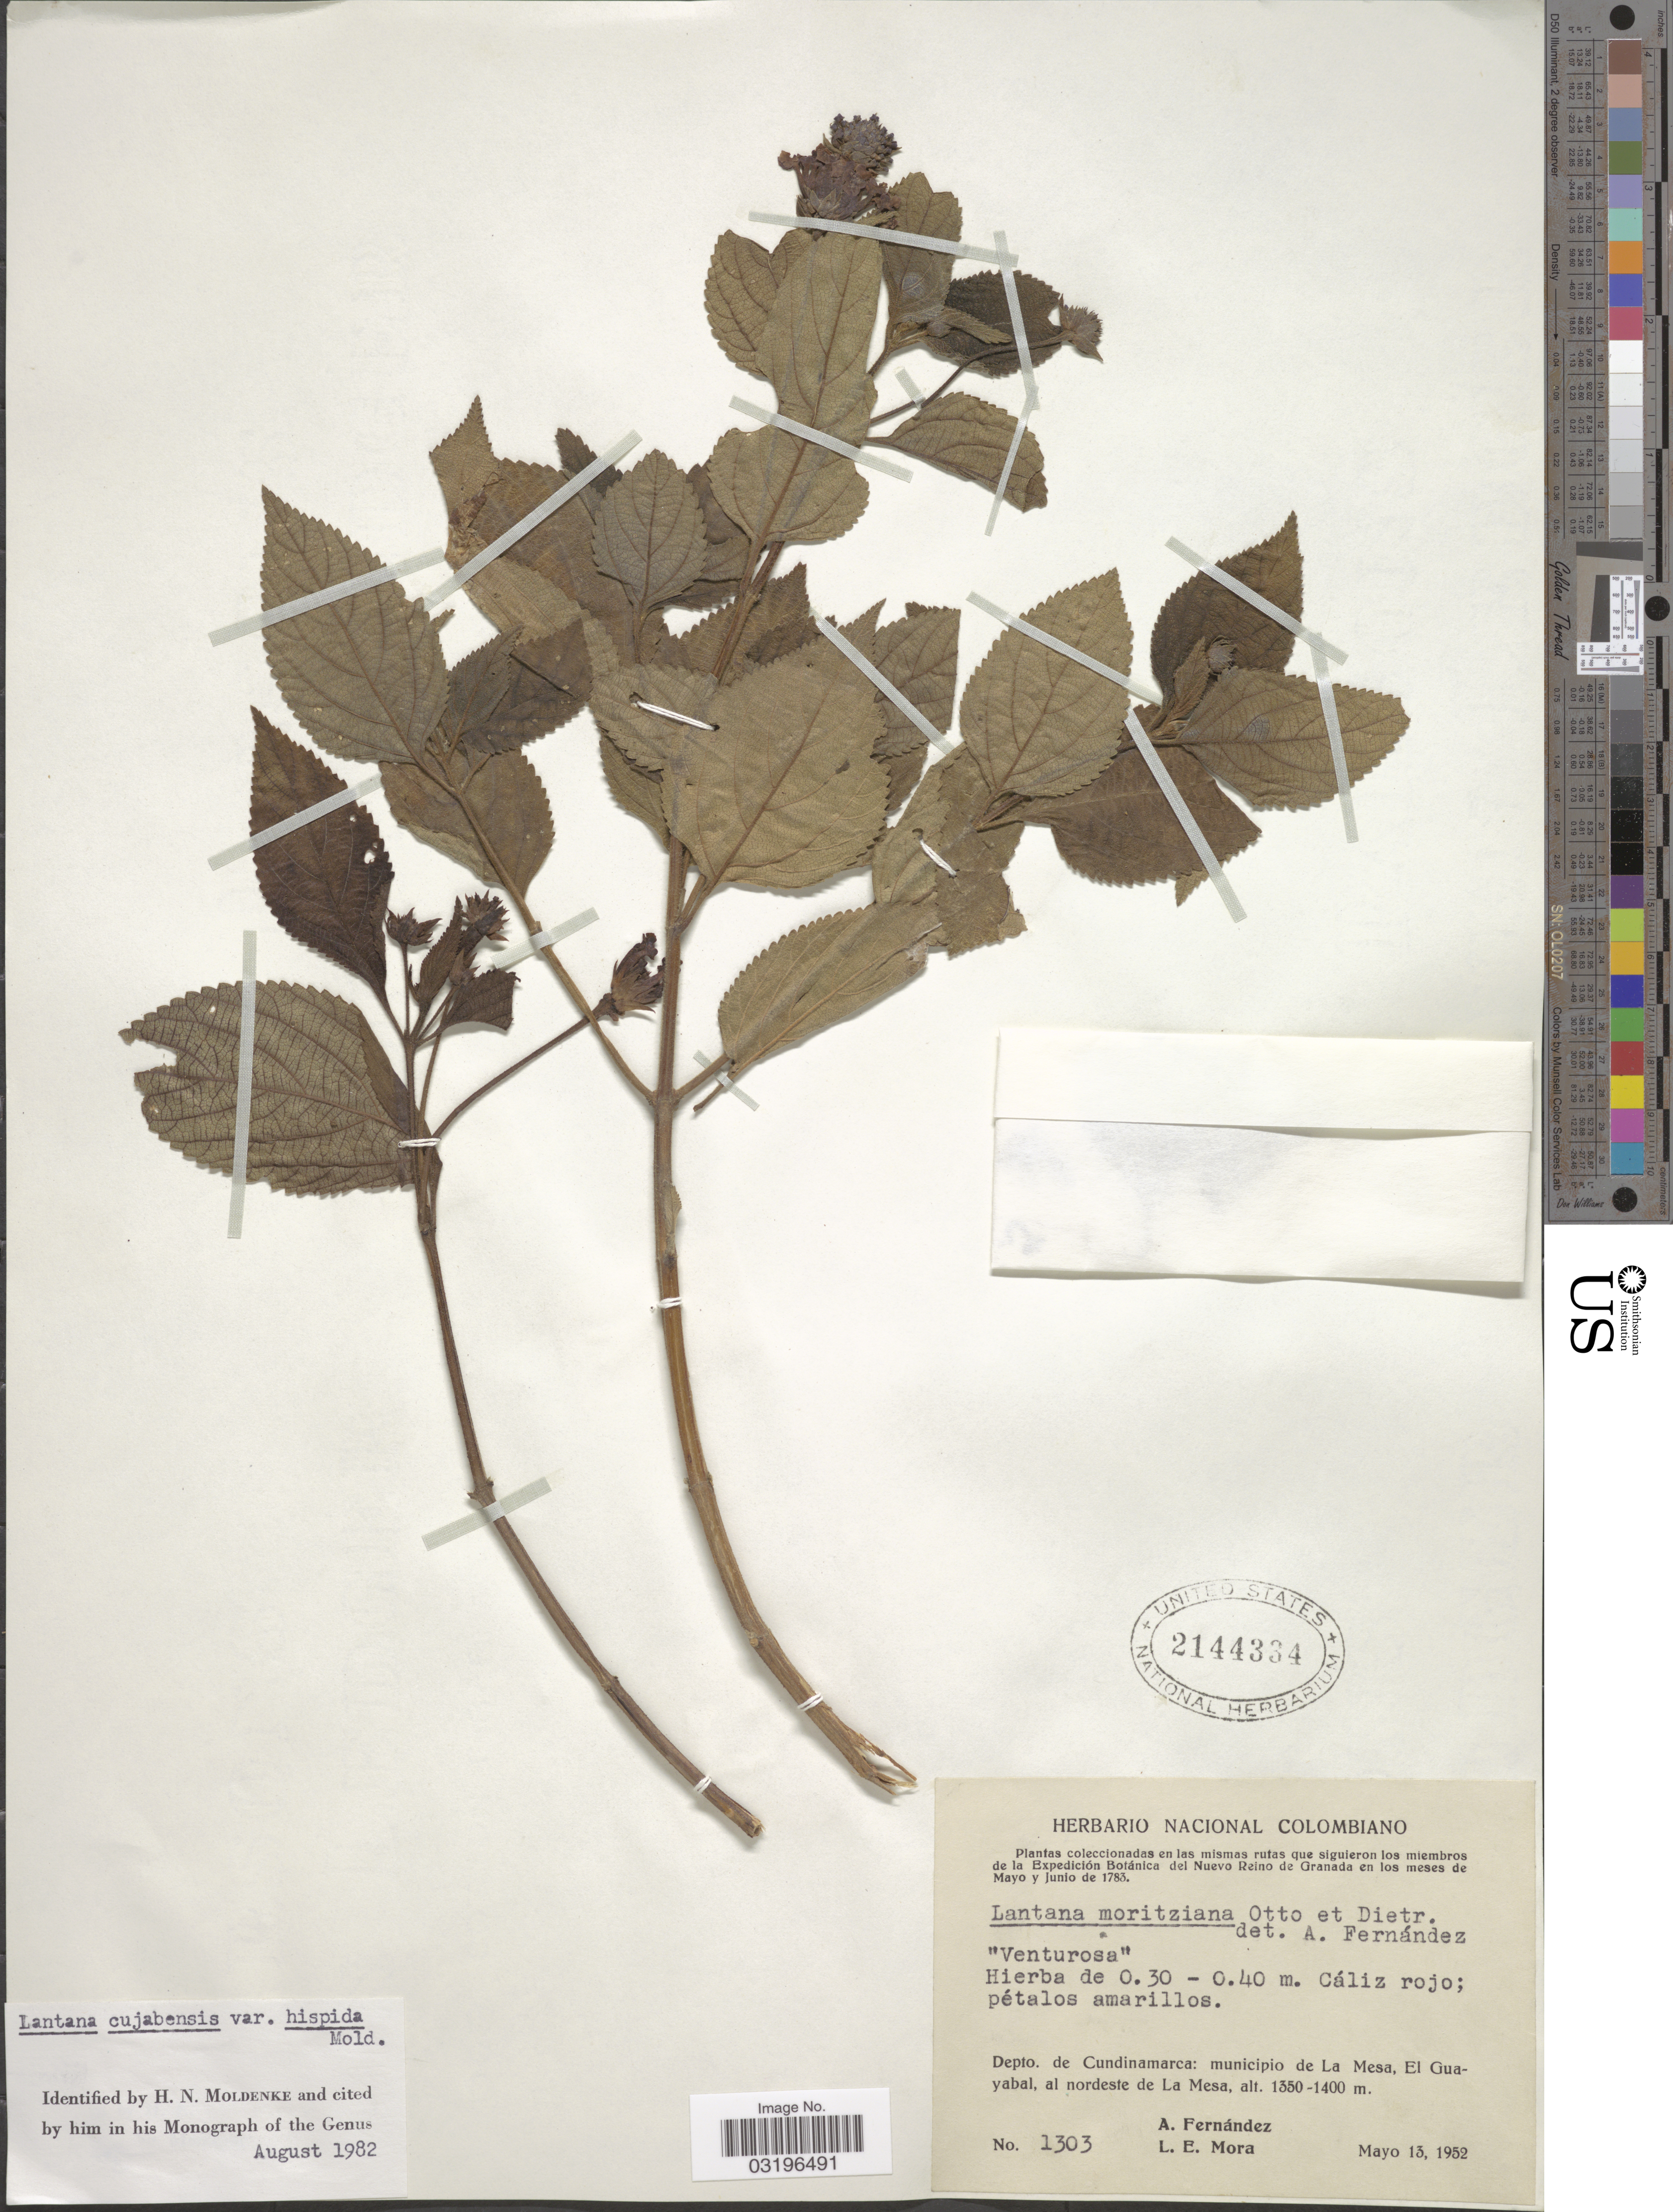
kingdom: Plantae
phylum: Tracheophyta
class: Magnoliopsida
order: Lamiales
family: Verbenaceae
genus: Lantana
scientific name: Lantana cujabensis var. hispida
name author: Moldenke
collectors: A. Fernandez & L. Mora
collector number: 1303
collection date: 1952-05-13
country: Colombia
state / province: Cundinamarca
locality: Depto. de Cundinamarca: municipio de La Mesa, El Guayabal, al nordeste de La Mesa.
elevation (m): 1350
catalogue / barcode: US 2144334